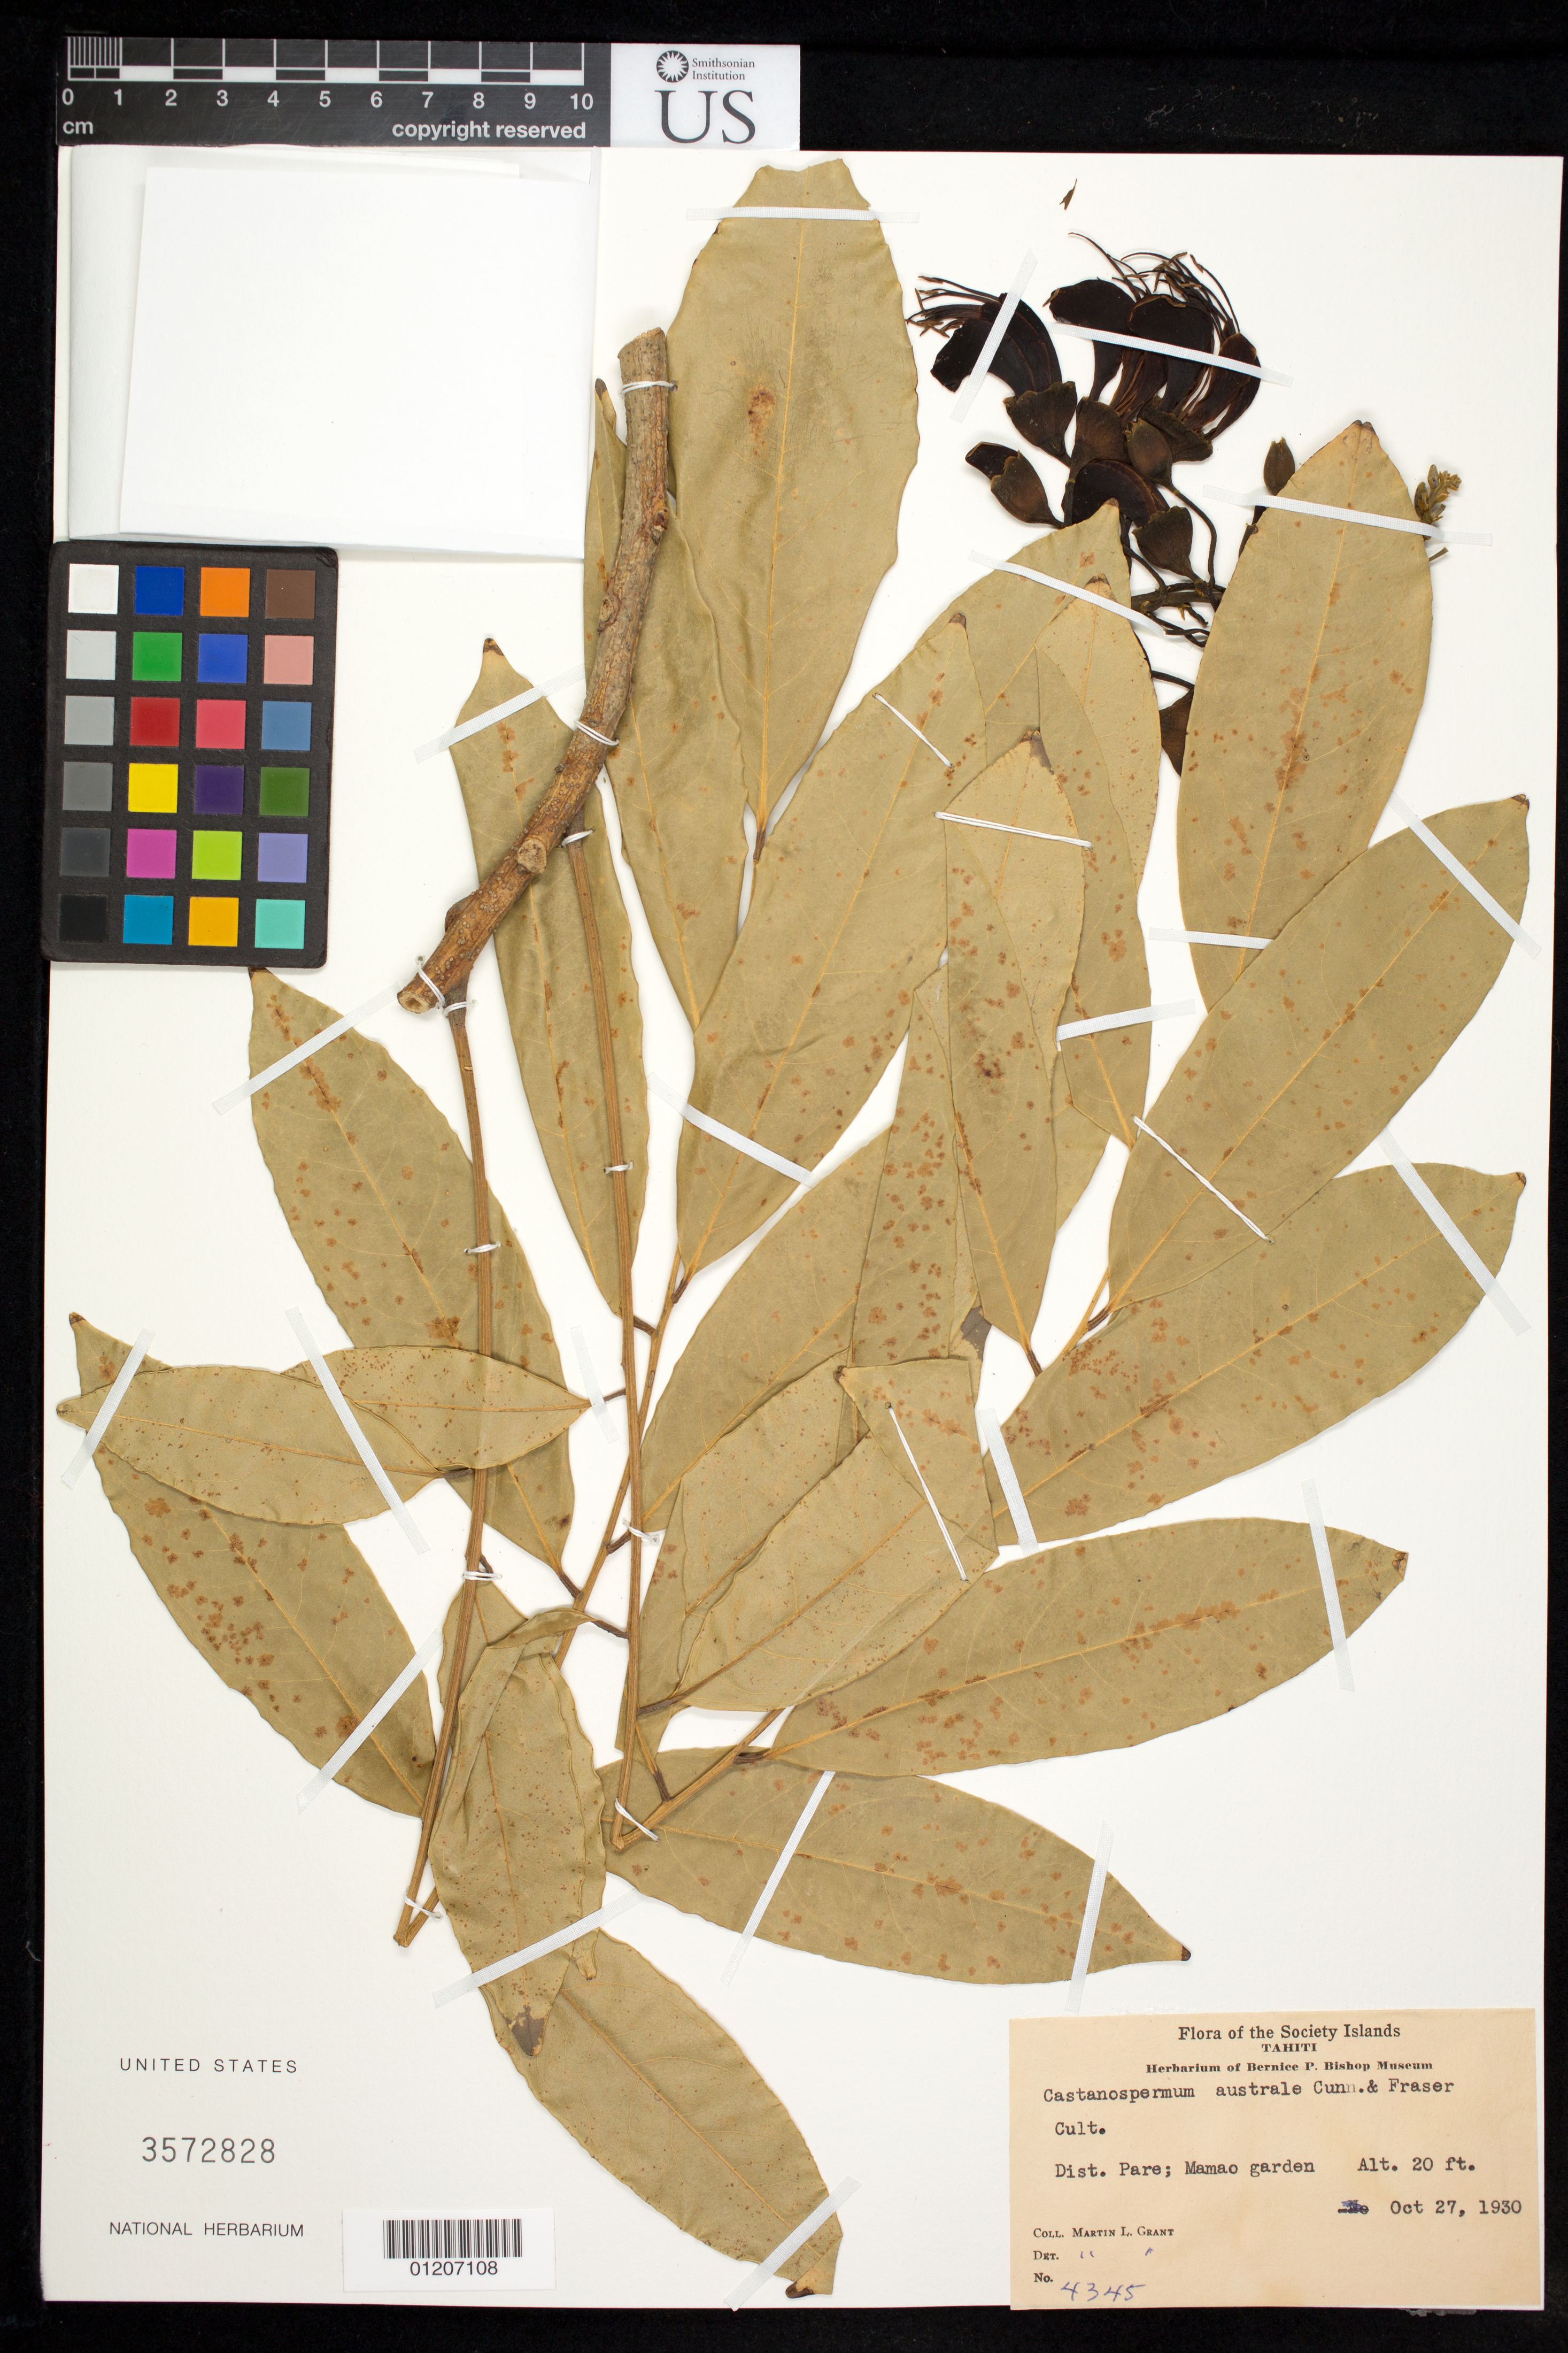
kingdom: Plantae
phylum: Tracheophyta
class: Magnoliopsida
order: Fabales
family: Fabaceae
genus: Castanospermum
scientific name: Castanospermum australe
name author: A. Cunn. & Fraser-Jenk.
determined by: Grant, M. L.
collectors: M. L. Grant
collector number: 4345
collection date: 1930-10-27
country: French Polynesia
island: Tahiti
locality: Pare: Mamao.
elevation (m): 6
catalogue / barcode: US 3572828